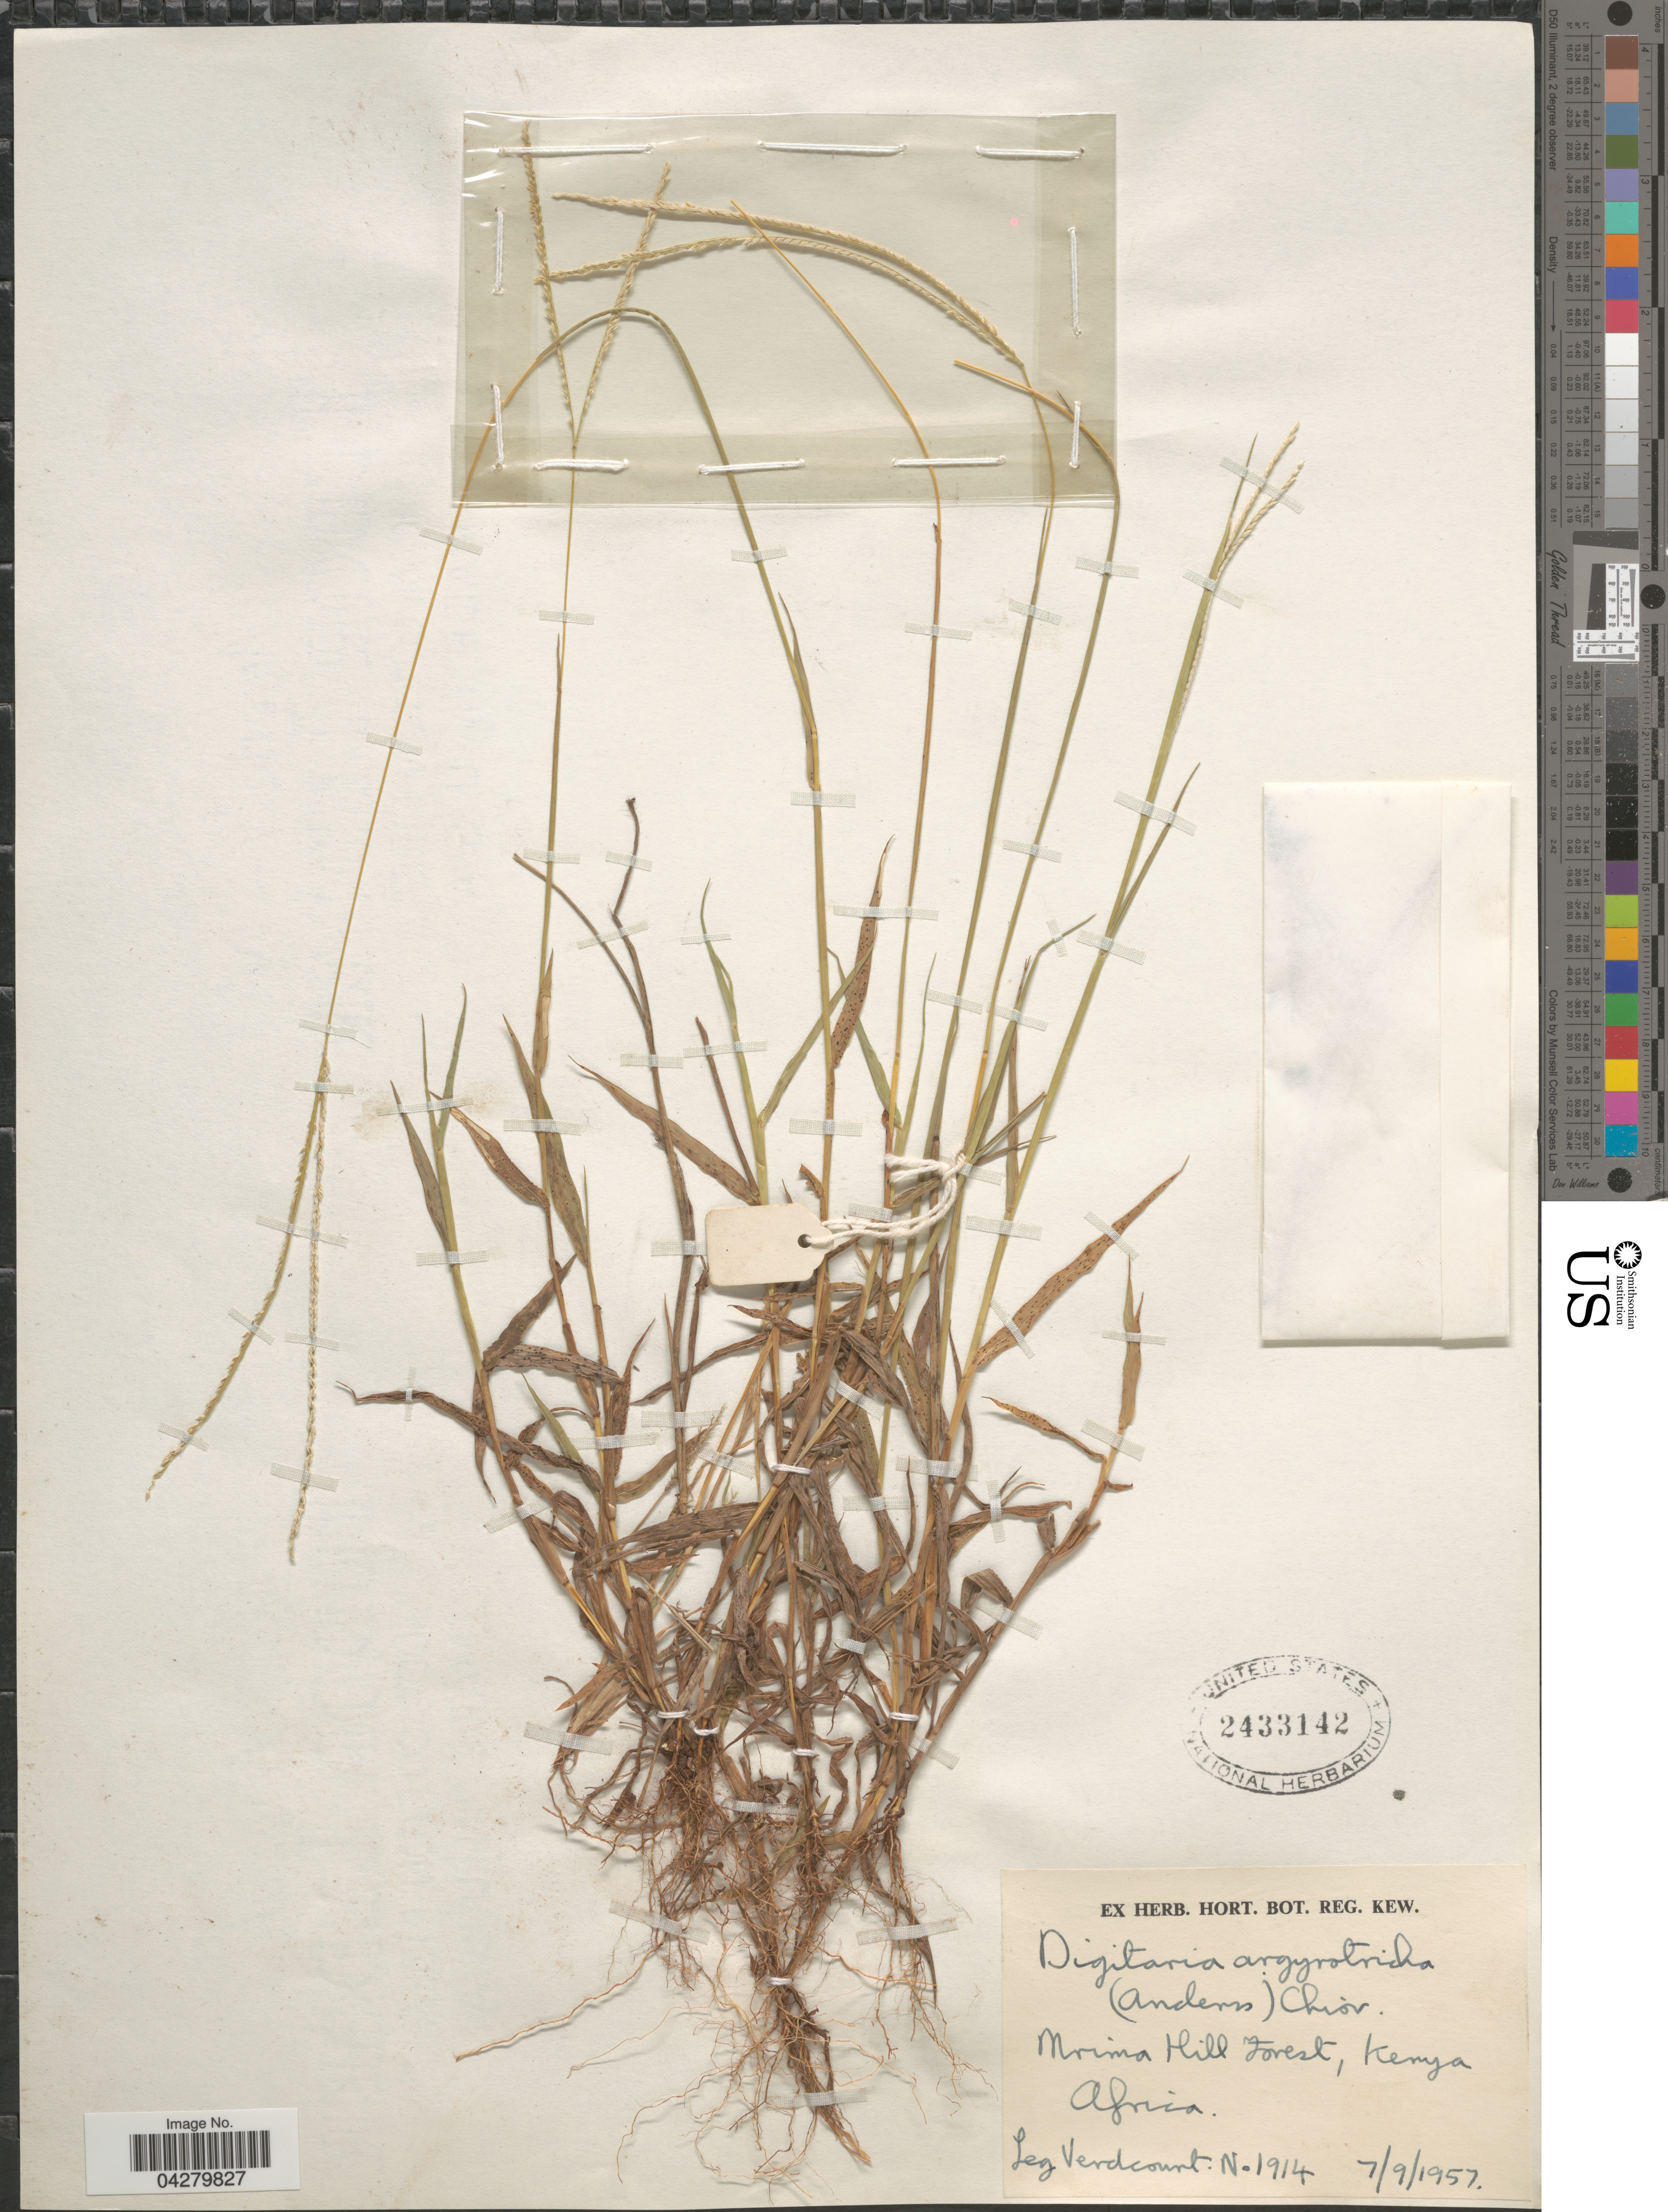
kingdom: Plantae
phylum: Tracheophyta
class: Liliopsida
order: Poales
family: Poaceae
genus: Digitaria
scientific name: Digitaria argyrograpta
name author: (Nees) Stapf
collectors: -. Verdcourt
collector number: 1914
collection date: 1957-09-07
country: Kenya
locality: Mrima [interpreted] Hill Forest.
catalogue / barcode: US 2433142